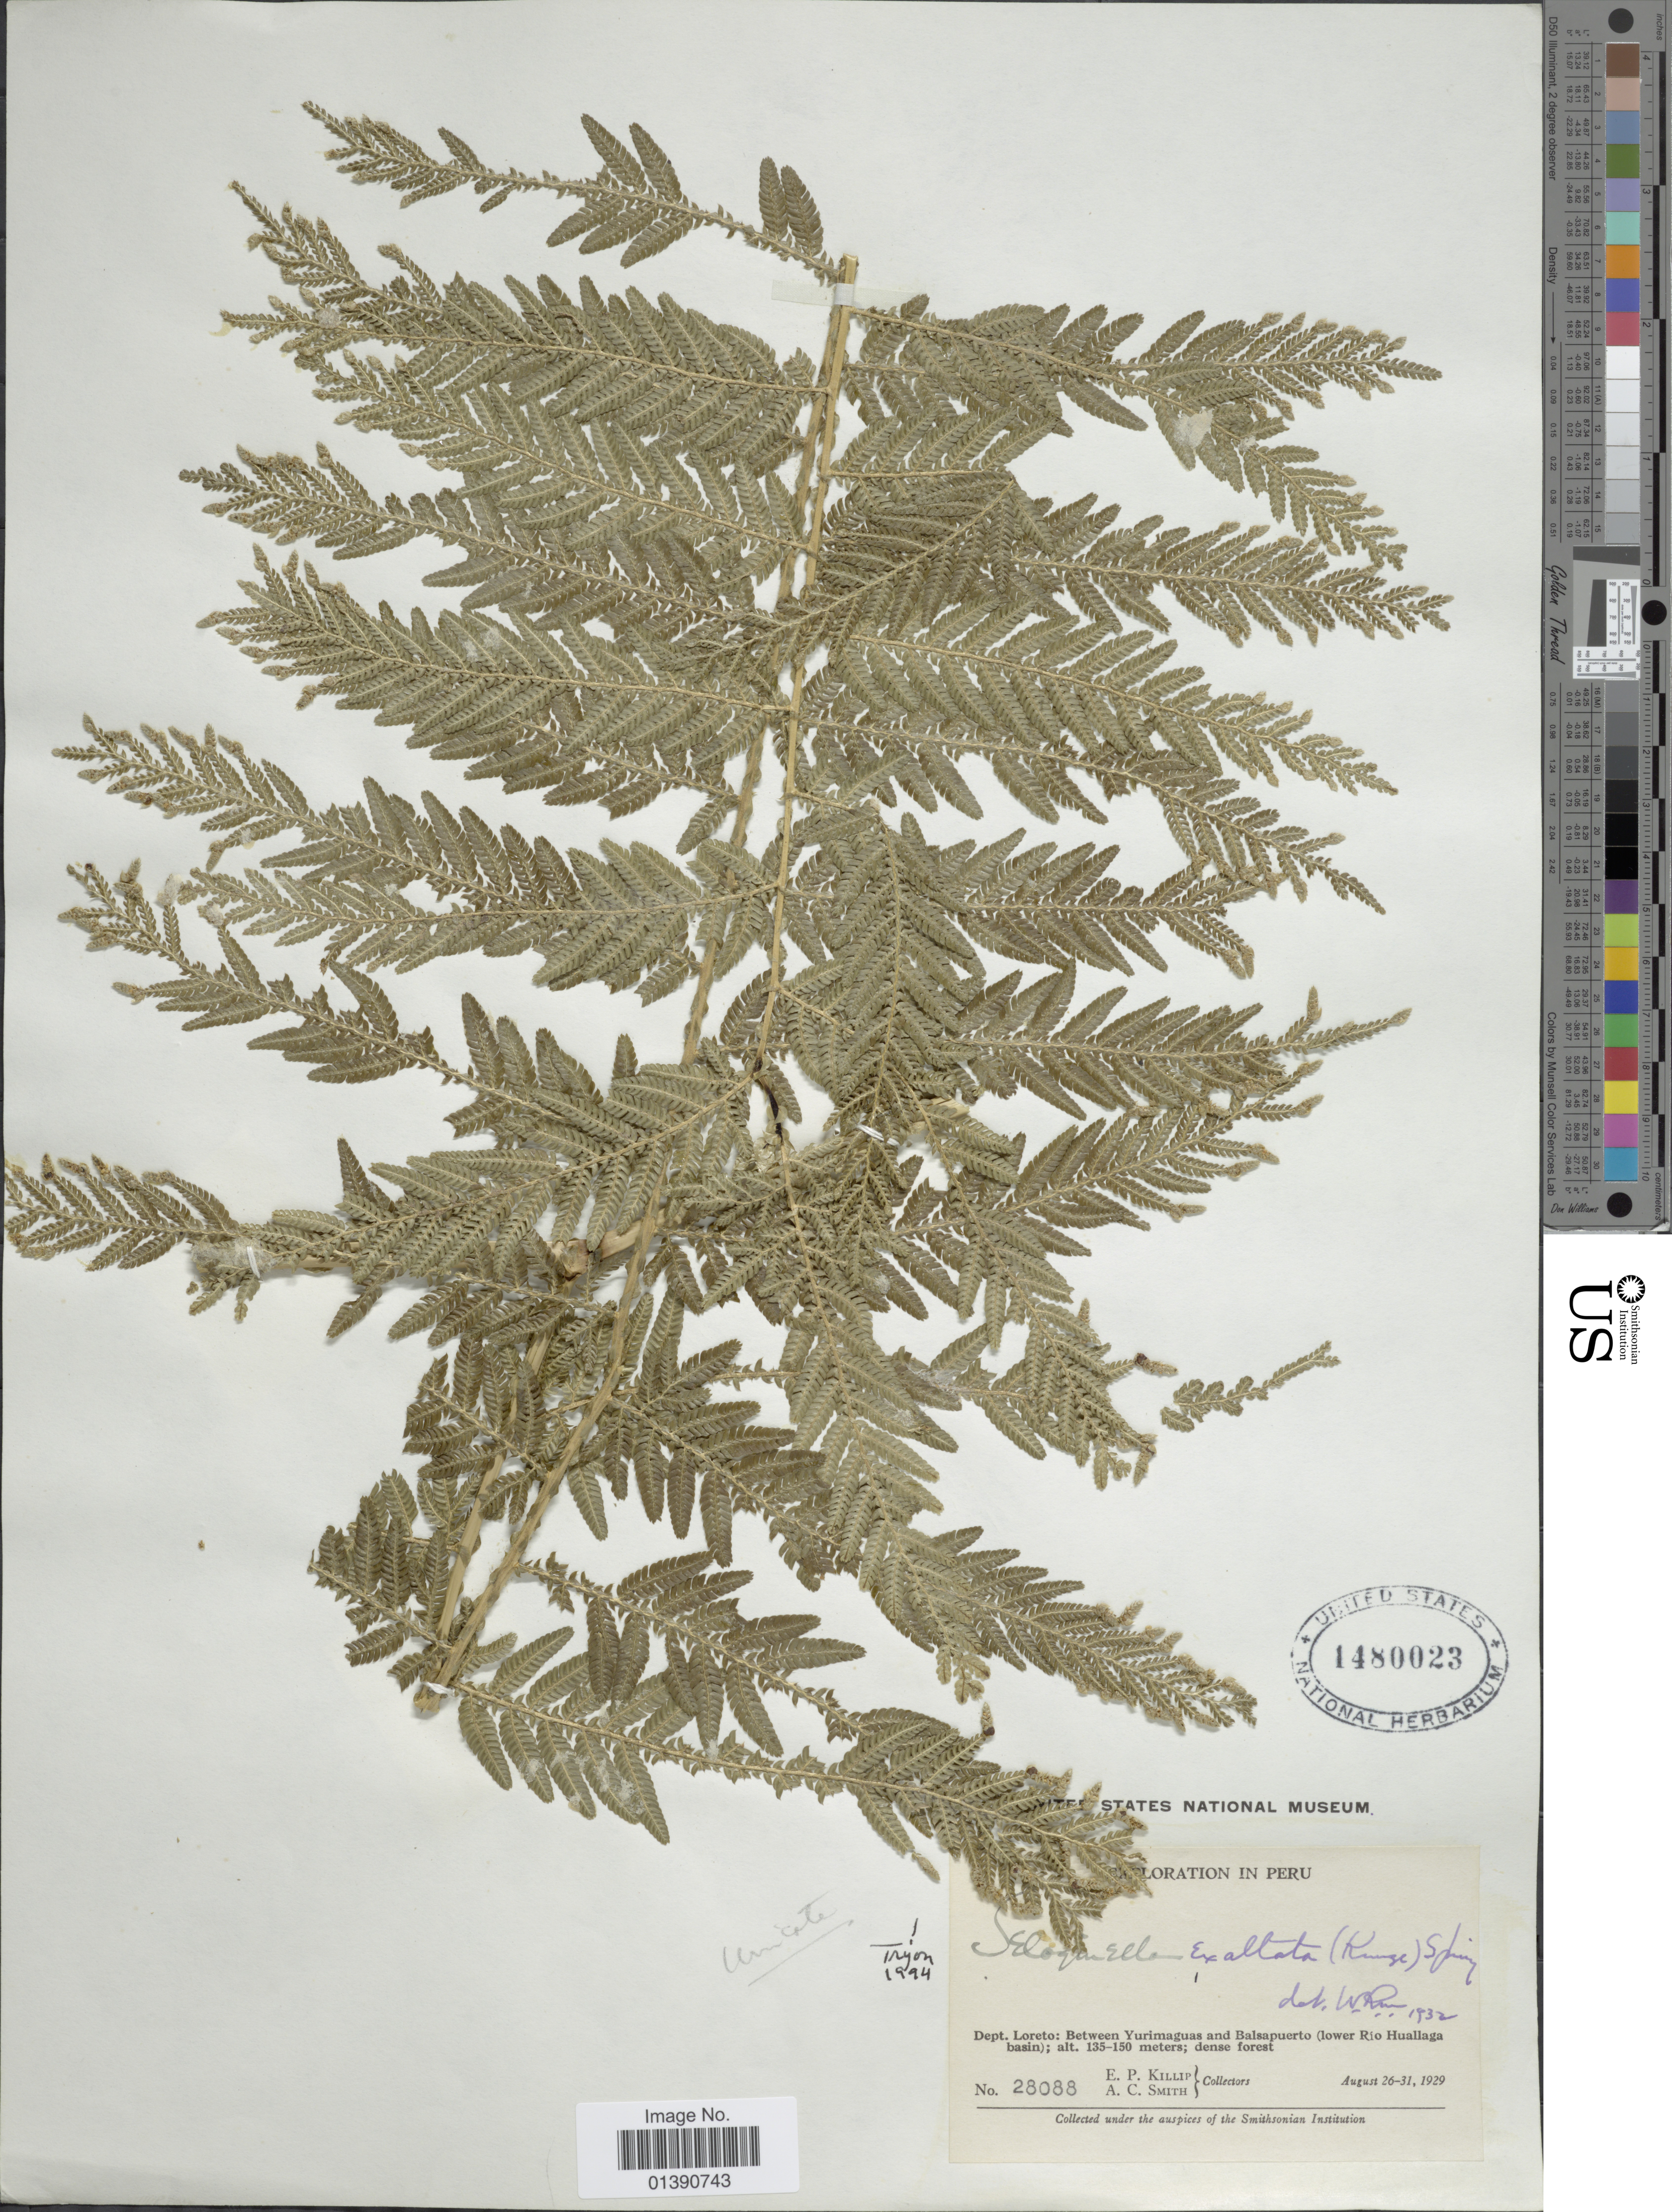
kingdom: Plantae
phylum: Tracheophyta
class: Lycopodiopsida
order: Selaginellales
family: Selaginellaceae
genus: Selaginella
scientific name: Selaginella exaltata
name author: (Kunze) Spring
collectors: E. P. Killip & A. C. Smith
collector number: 28088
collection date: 1929-08-26/1929-08-31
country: Peru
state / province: Loreto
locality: Between Yurimaguas and Balsapuerto (lower Rio Huallaga basin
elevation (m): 135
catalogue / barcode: US 1480023